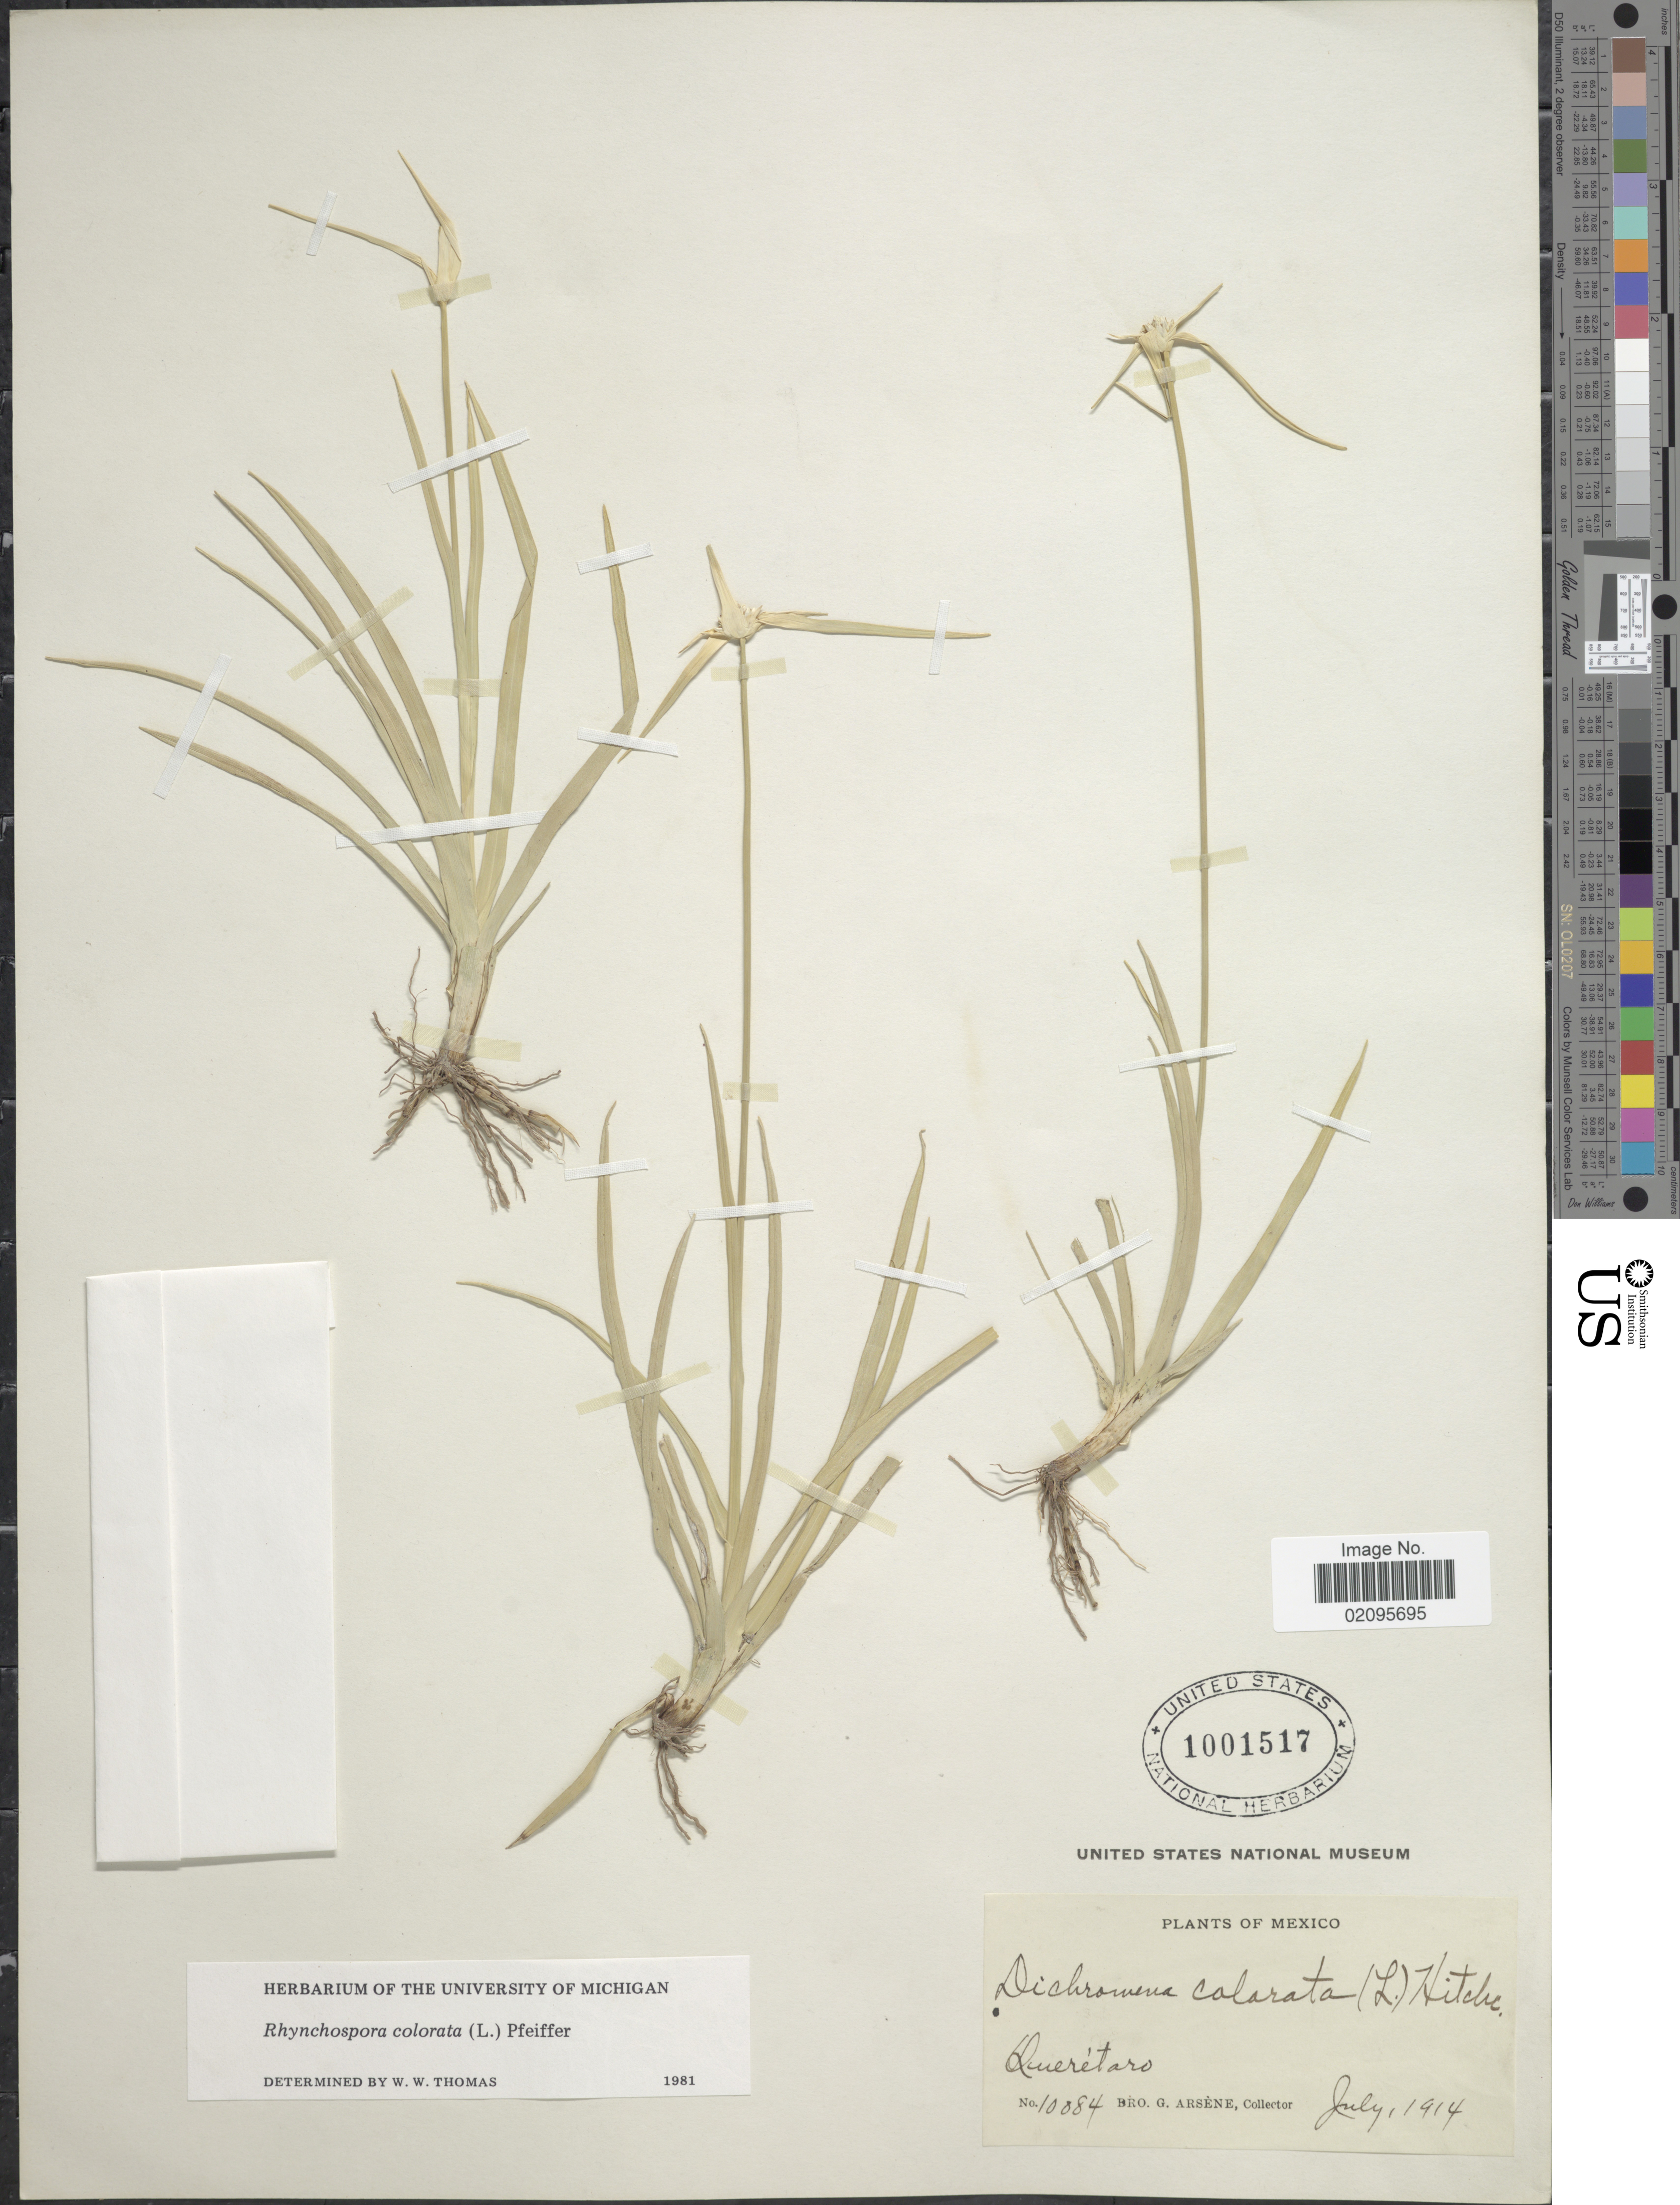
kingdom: Plantae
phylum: Tracheophyta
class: Liliopsida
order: Poales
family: Cyperaceae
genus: Rhynchospora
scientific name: Rhynchospora colorata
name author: (L.) H. Pfeiff.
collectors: Bro. G. Arsène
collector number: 10084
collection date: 1914-07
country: Mexico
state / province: Querétaro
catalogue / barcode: US 1001517